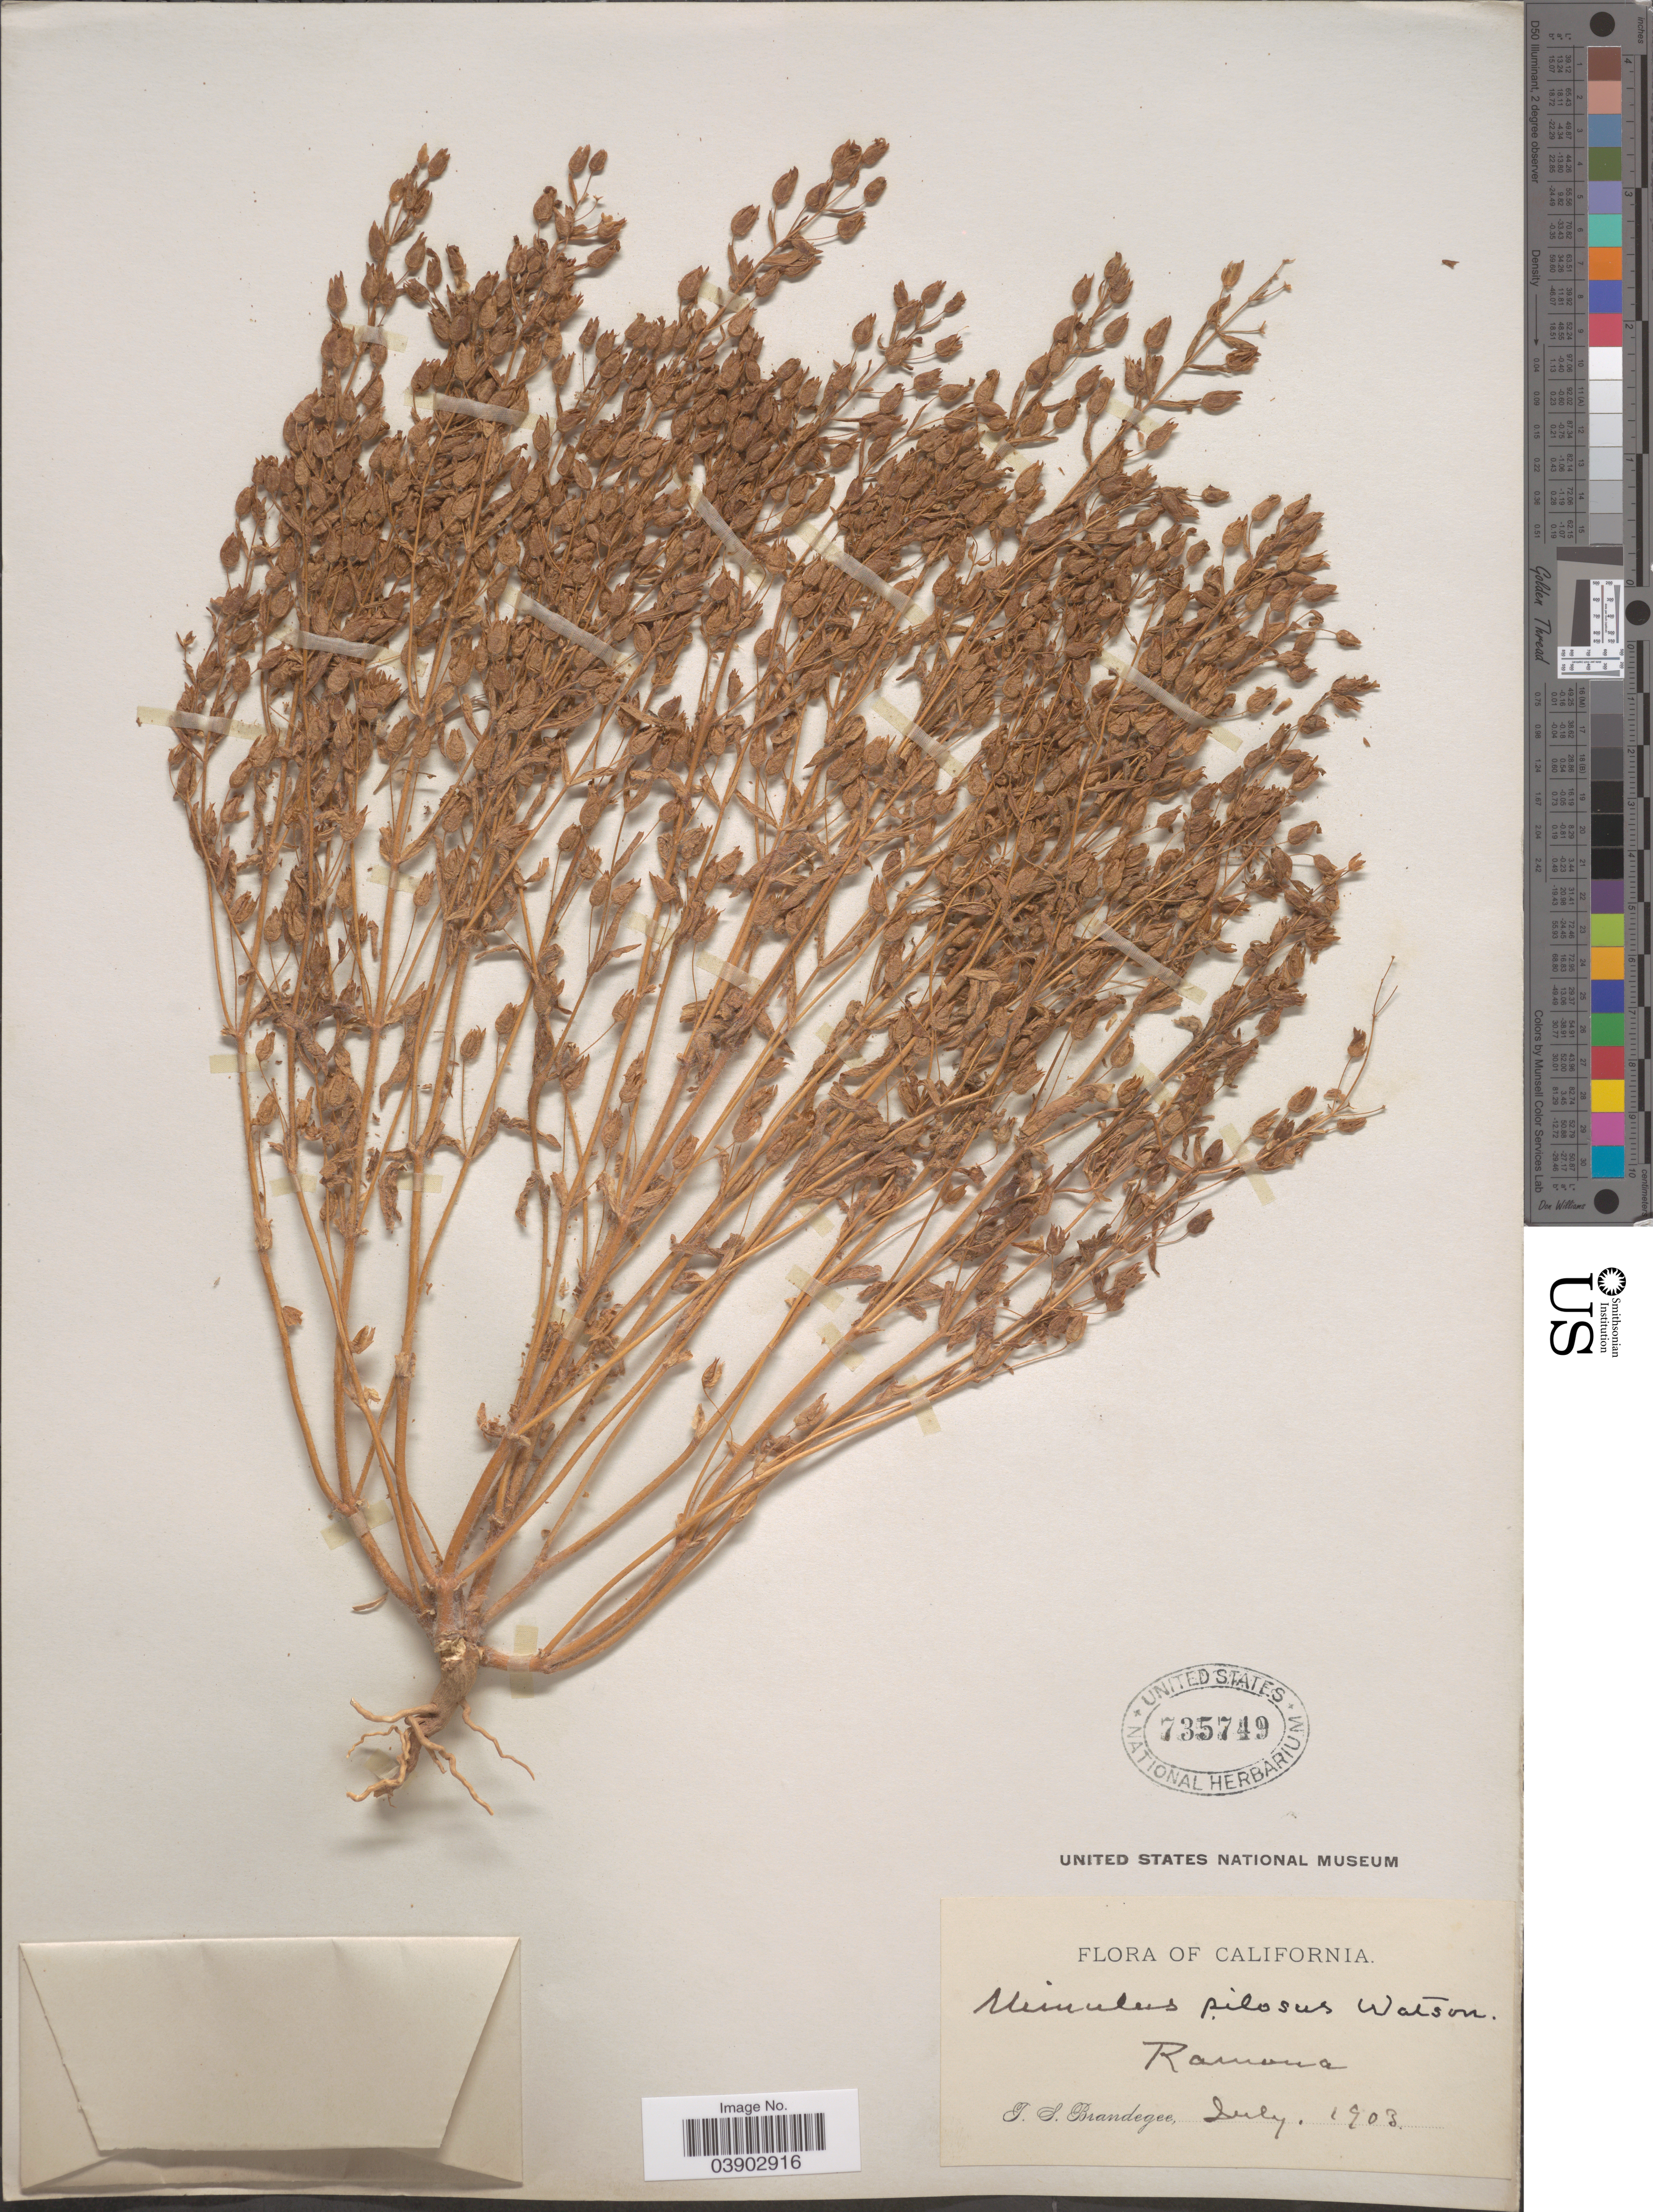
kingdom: Plantae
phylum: Tracheophyta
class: Magnoliopsida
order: Lamiales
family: Phrymaceae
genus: Mimetanthe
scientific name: Mimetanthe pilosa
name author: (Benth.) Greene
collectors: J. S. Brandegee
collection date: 1903-07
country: United States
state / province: California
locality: Ramona.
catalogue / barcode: US 735749